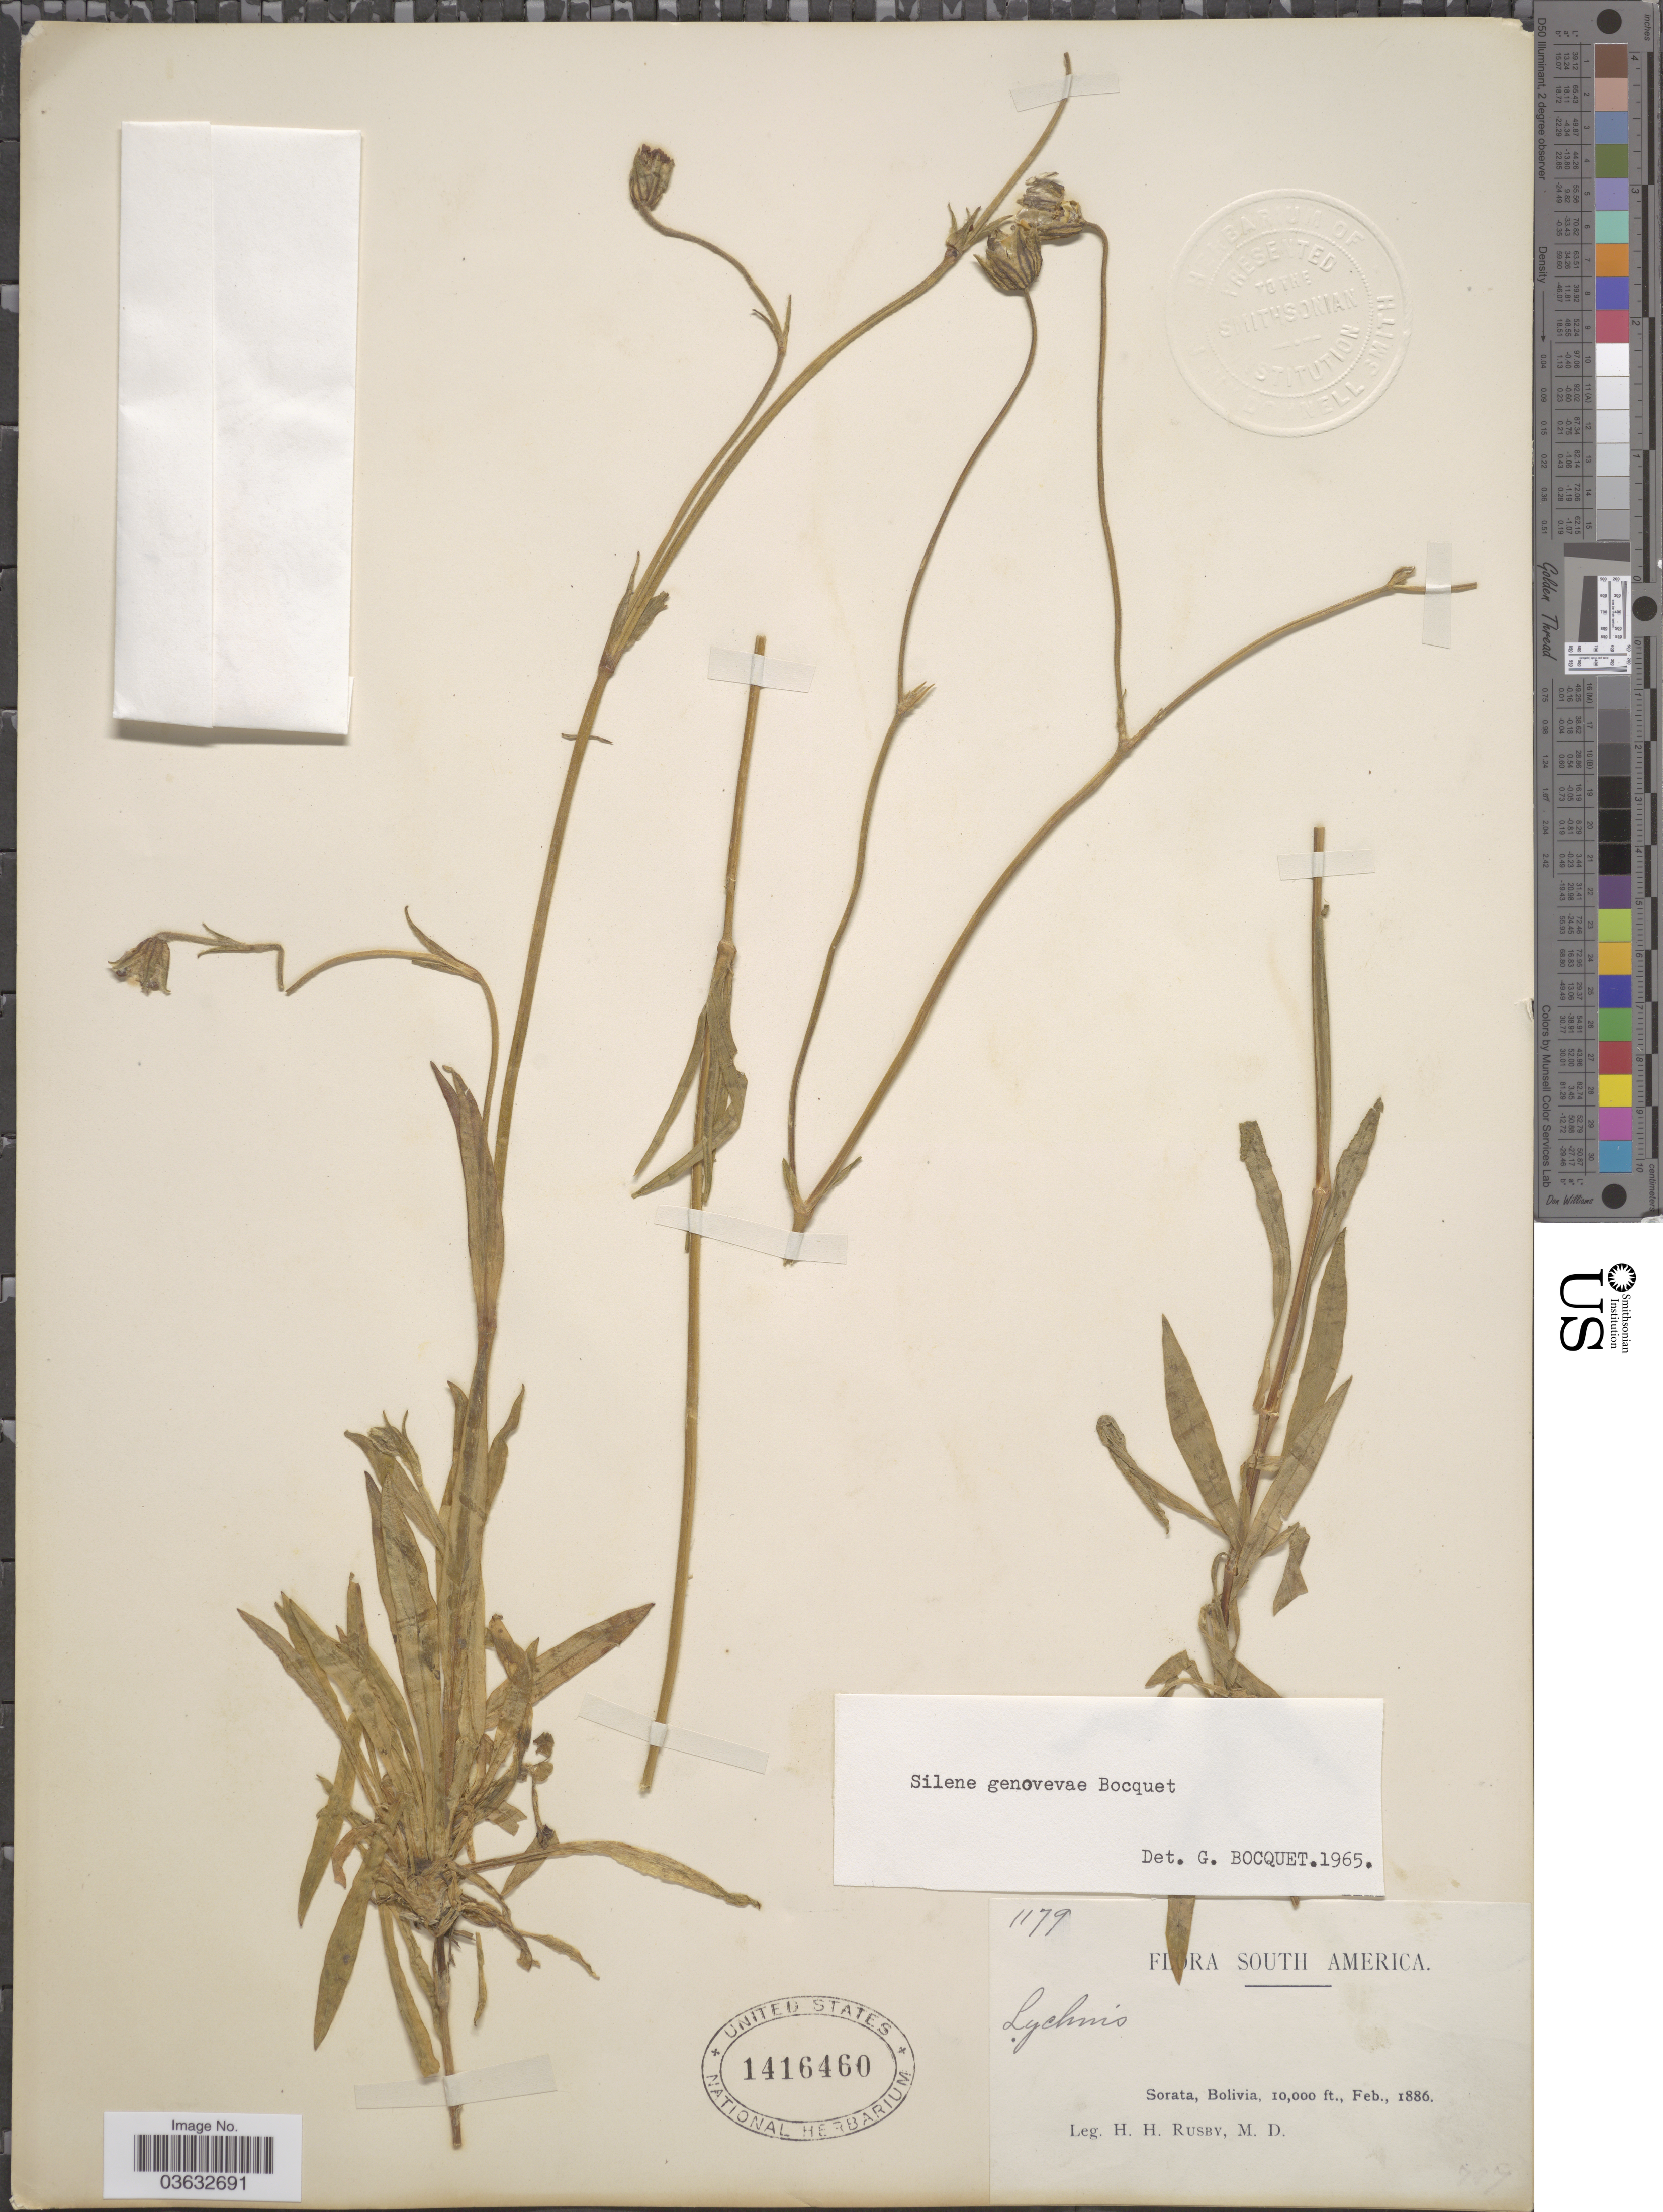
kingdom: Plantae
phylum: Tracheophyta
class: Magnoliopsida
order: Caryophyllales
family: Caryophyllaceae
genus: Silene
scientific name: Silene genovevae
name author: Bocquet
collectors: H. H. Rusby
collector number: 1179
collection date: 1886-02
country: Bolivia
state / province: La Páz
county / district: Larecaja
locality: Sorata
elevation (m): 3048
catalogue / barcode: US 1416460